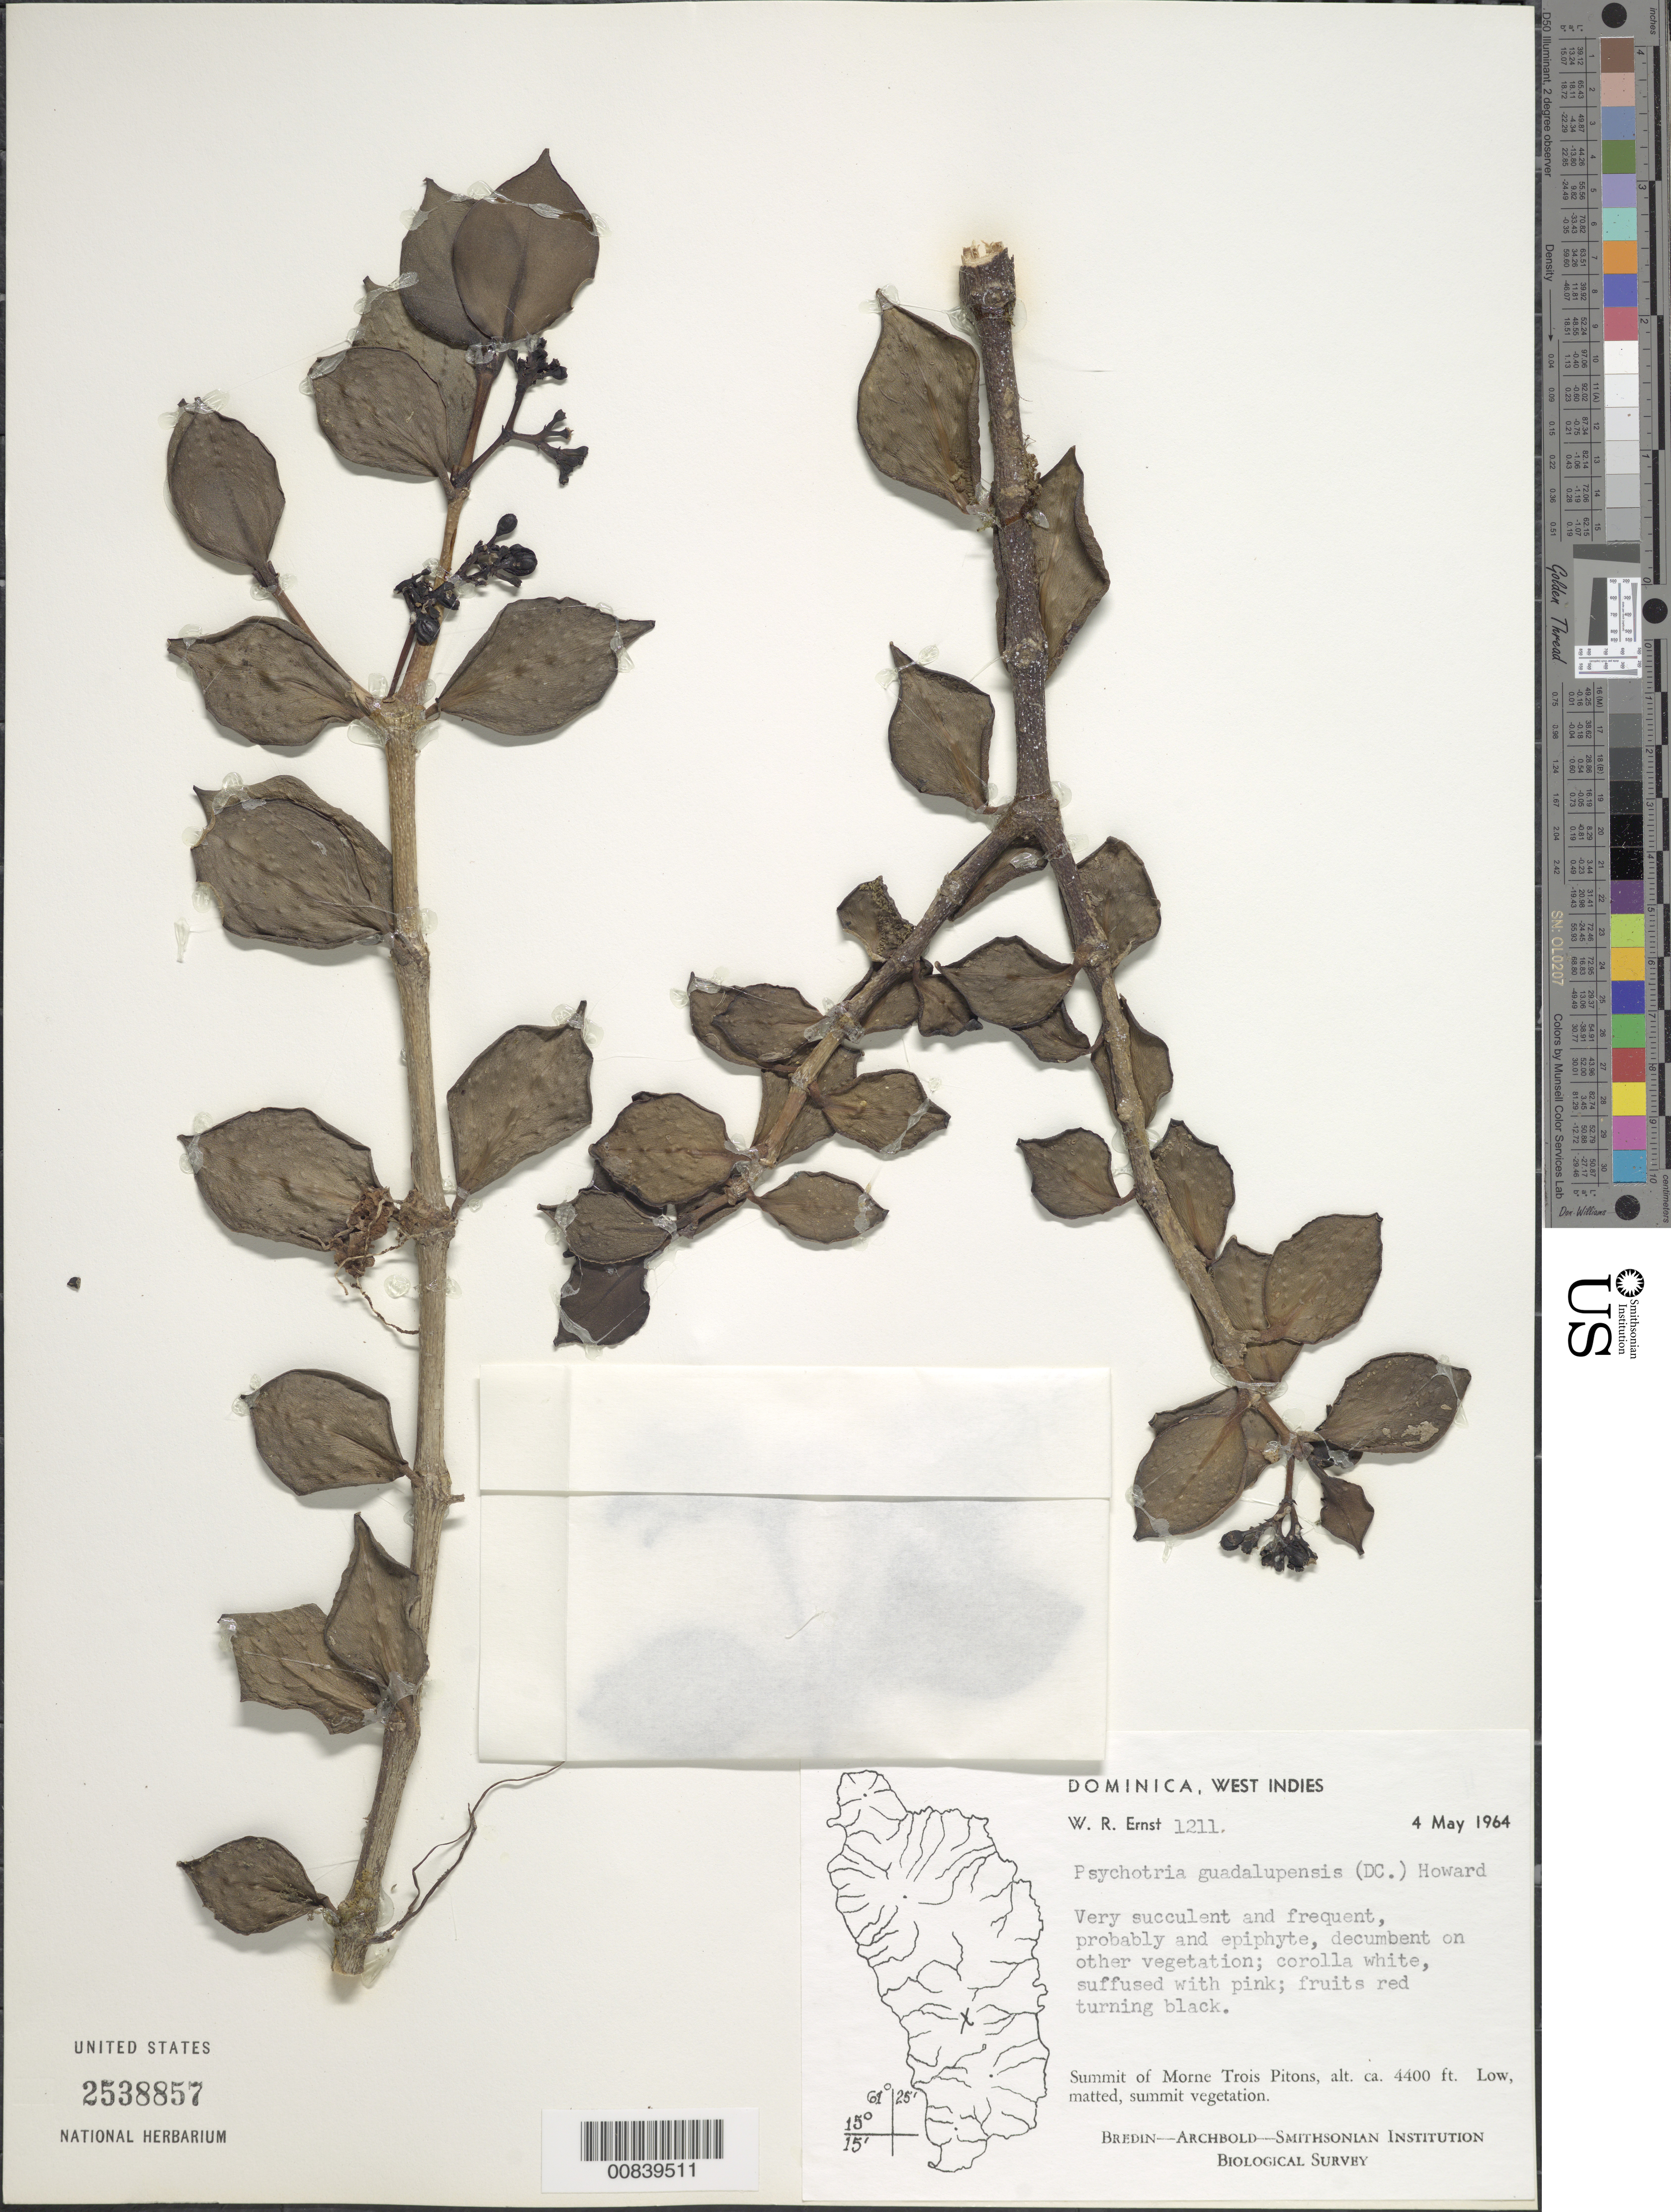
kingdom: Plantae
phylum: Tracheophyta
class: Magnoliopsida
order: Gentianales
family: Rubiaceae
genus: Notopleura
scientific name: Notopleura guadalupensis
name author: (DC.) C.M. Taylor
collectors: W. R. Ernst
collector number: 1211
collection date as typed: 04 May 1964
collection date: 1964-05-04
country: Dominica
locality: Summit of Morne Trois Pitons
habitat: Low, matted summit vegetation. Decumbent on other vegetation.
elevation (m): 1341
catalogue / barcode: US 2538857